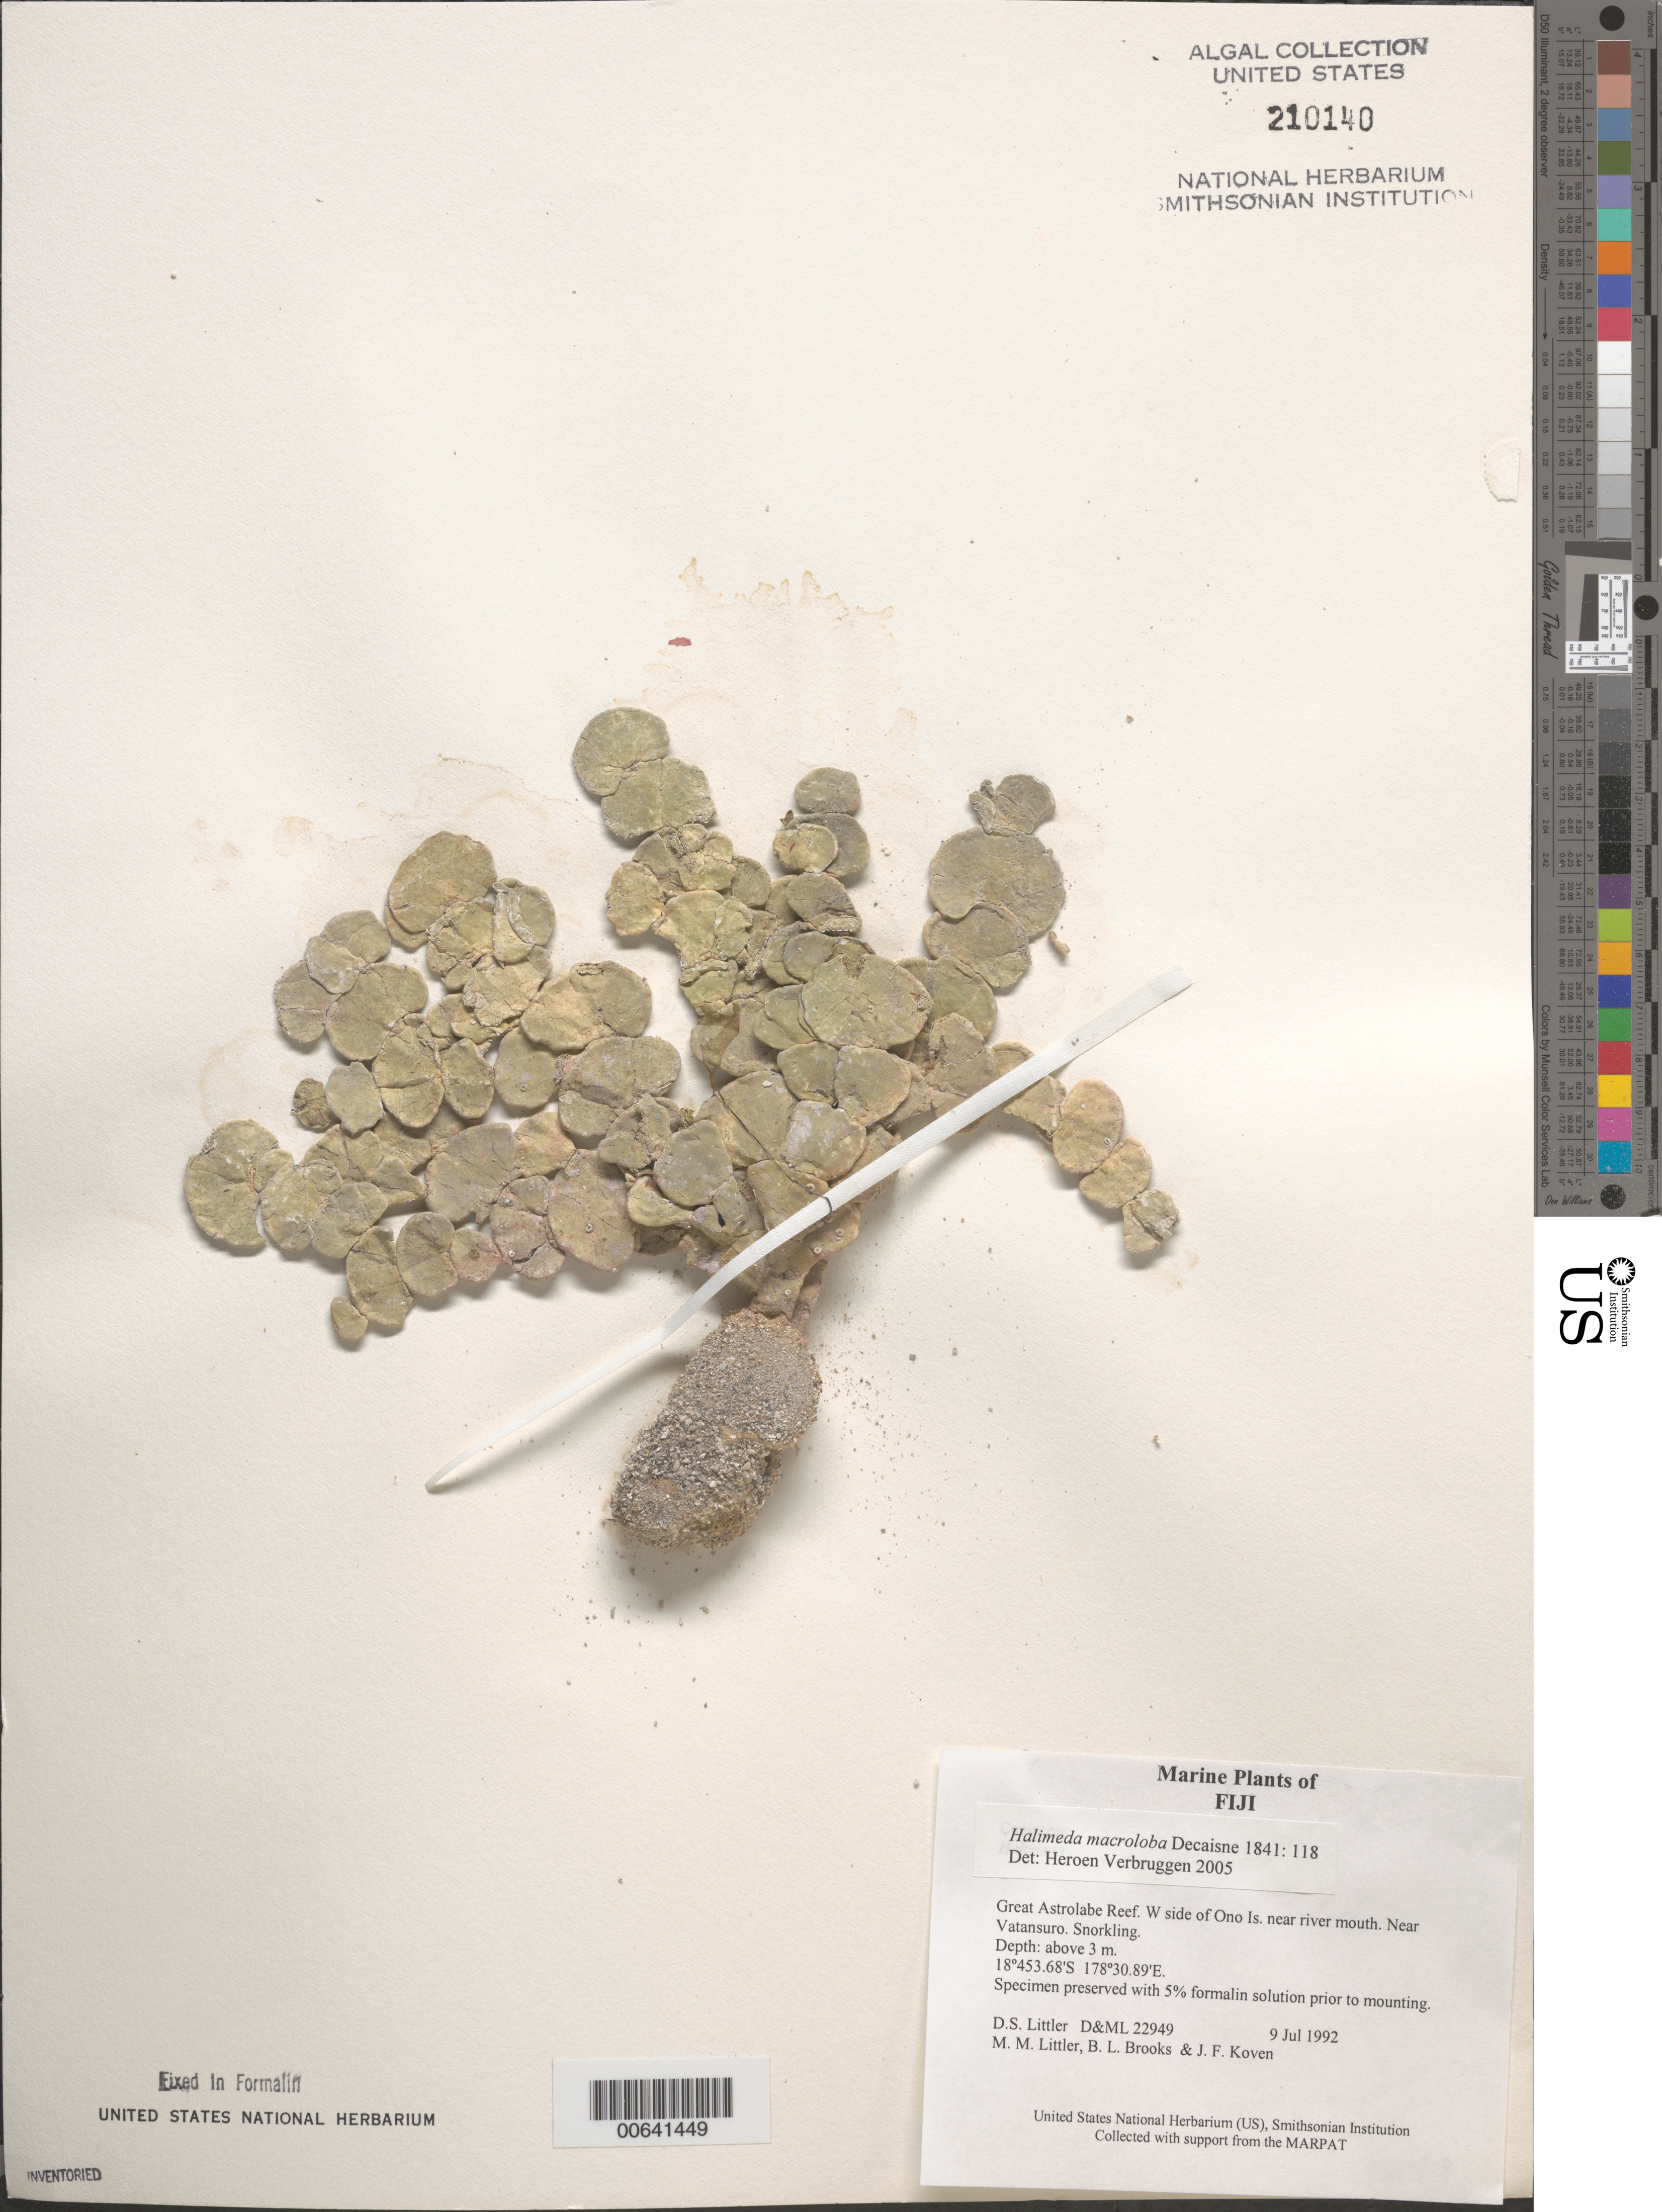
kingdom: Plantae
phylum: Chlorophyta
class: Ulvophyceae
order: Bryopsidales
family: Halimedaceae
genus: Halimeda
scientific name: Halimeda macroloba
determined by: Verbruggen, H.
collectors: D. S. Littler, M. M. Littler, B. Brooks & J. Koven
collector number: D&ML 22949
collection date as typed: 09 Jul 1992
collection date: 1992-07-09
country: Fiji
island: Ono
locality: Great Astrolabe Reef, west side of island, near river mouth, near Vatansuro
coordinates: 18 53.68'S, 178 30.89'E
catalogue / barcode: US 210140